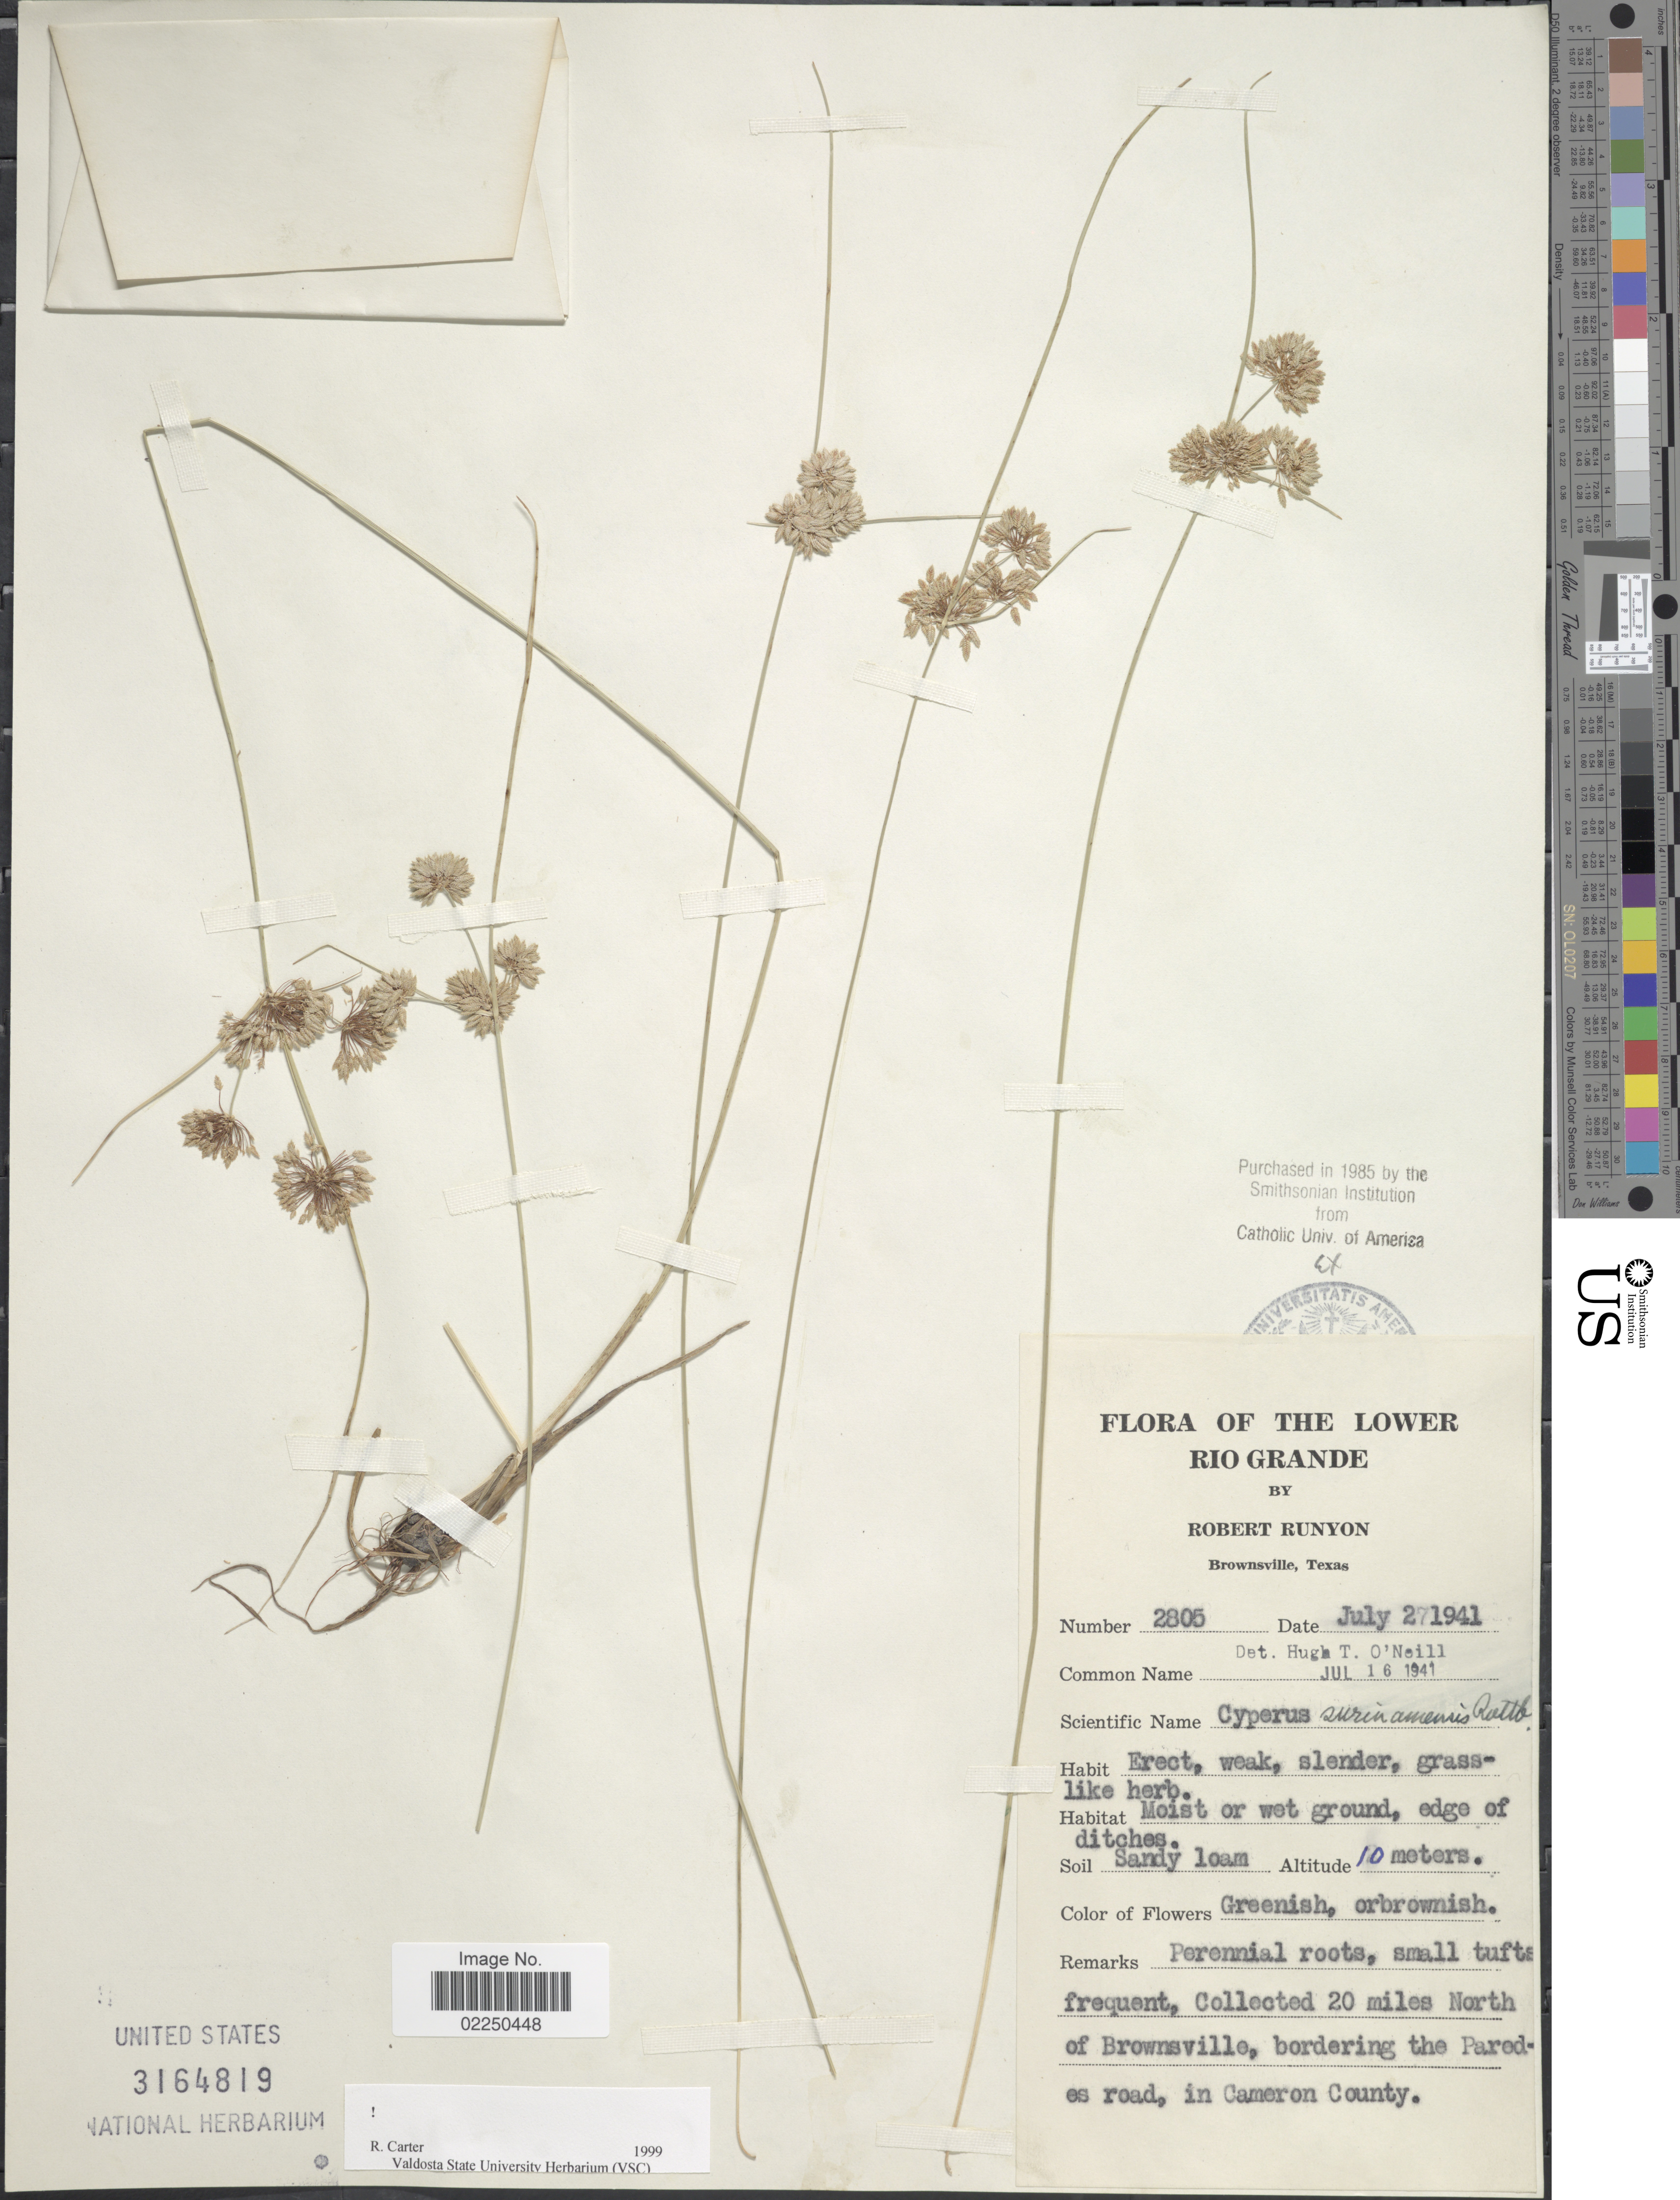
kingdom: Plantae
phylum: Tracheophyta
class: Liliopsida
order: Poales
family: Cyperaceae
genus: Cyperus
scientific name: Cyperus surinamensis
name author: Rottb.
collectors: R. Runyon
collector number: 2805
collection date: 1941-07-27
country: United States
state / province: Texas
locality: Lower Rio Grande, 20 miles North of Brownsville, bordering the Paredes road, in Cameron County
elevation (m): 10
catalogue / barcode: US 3164819